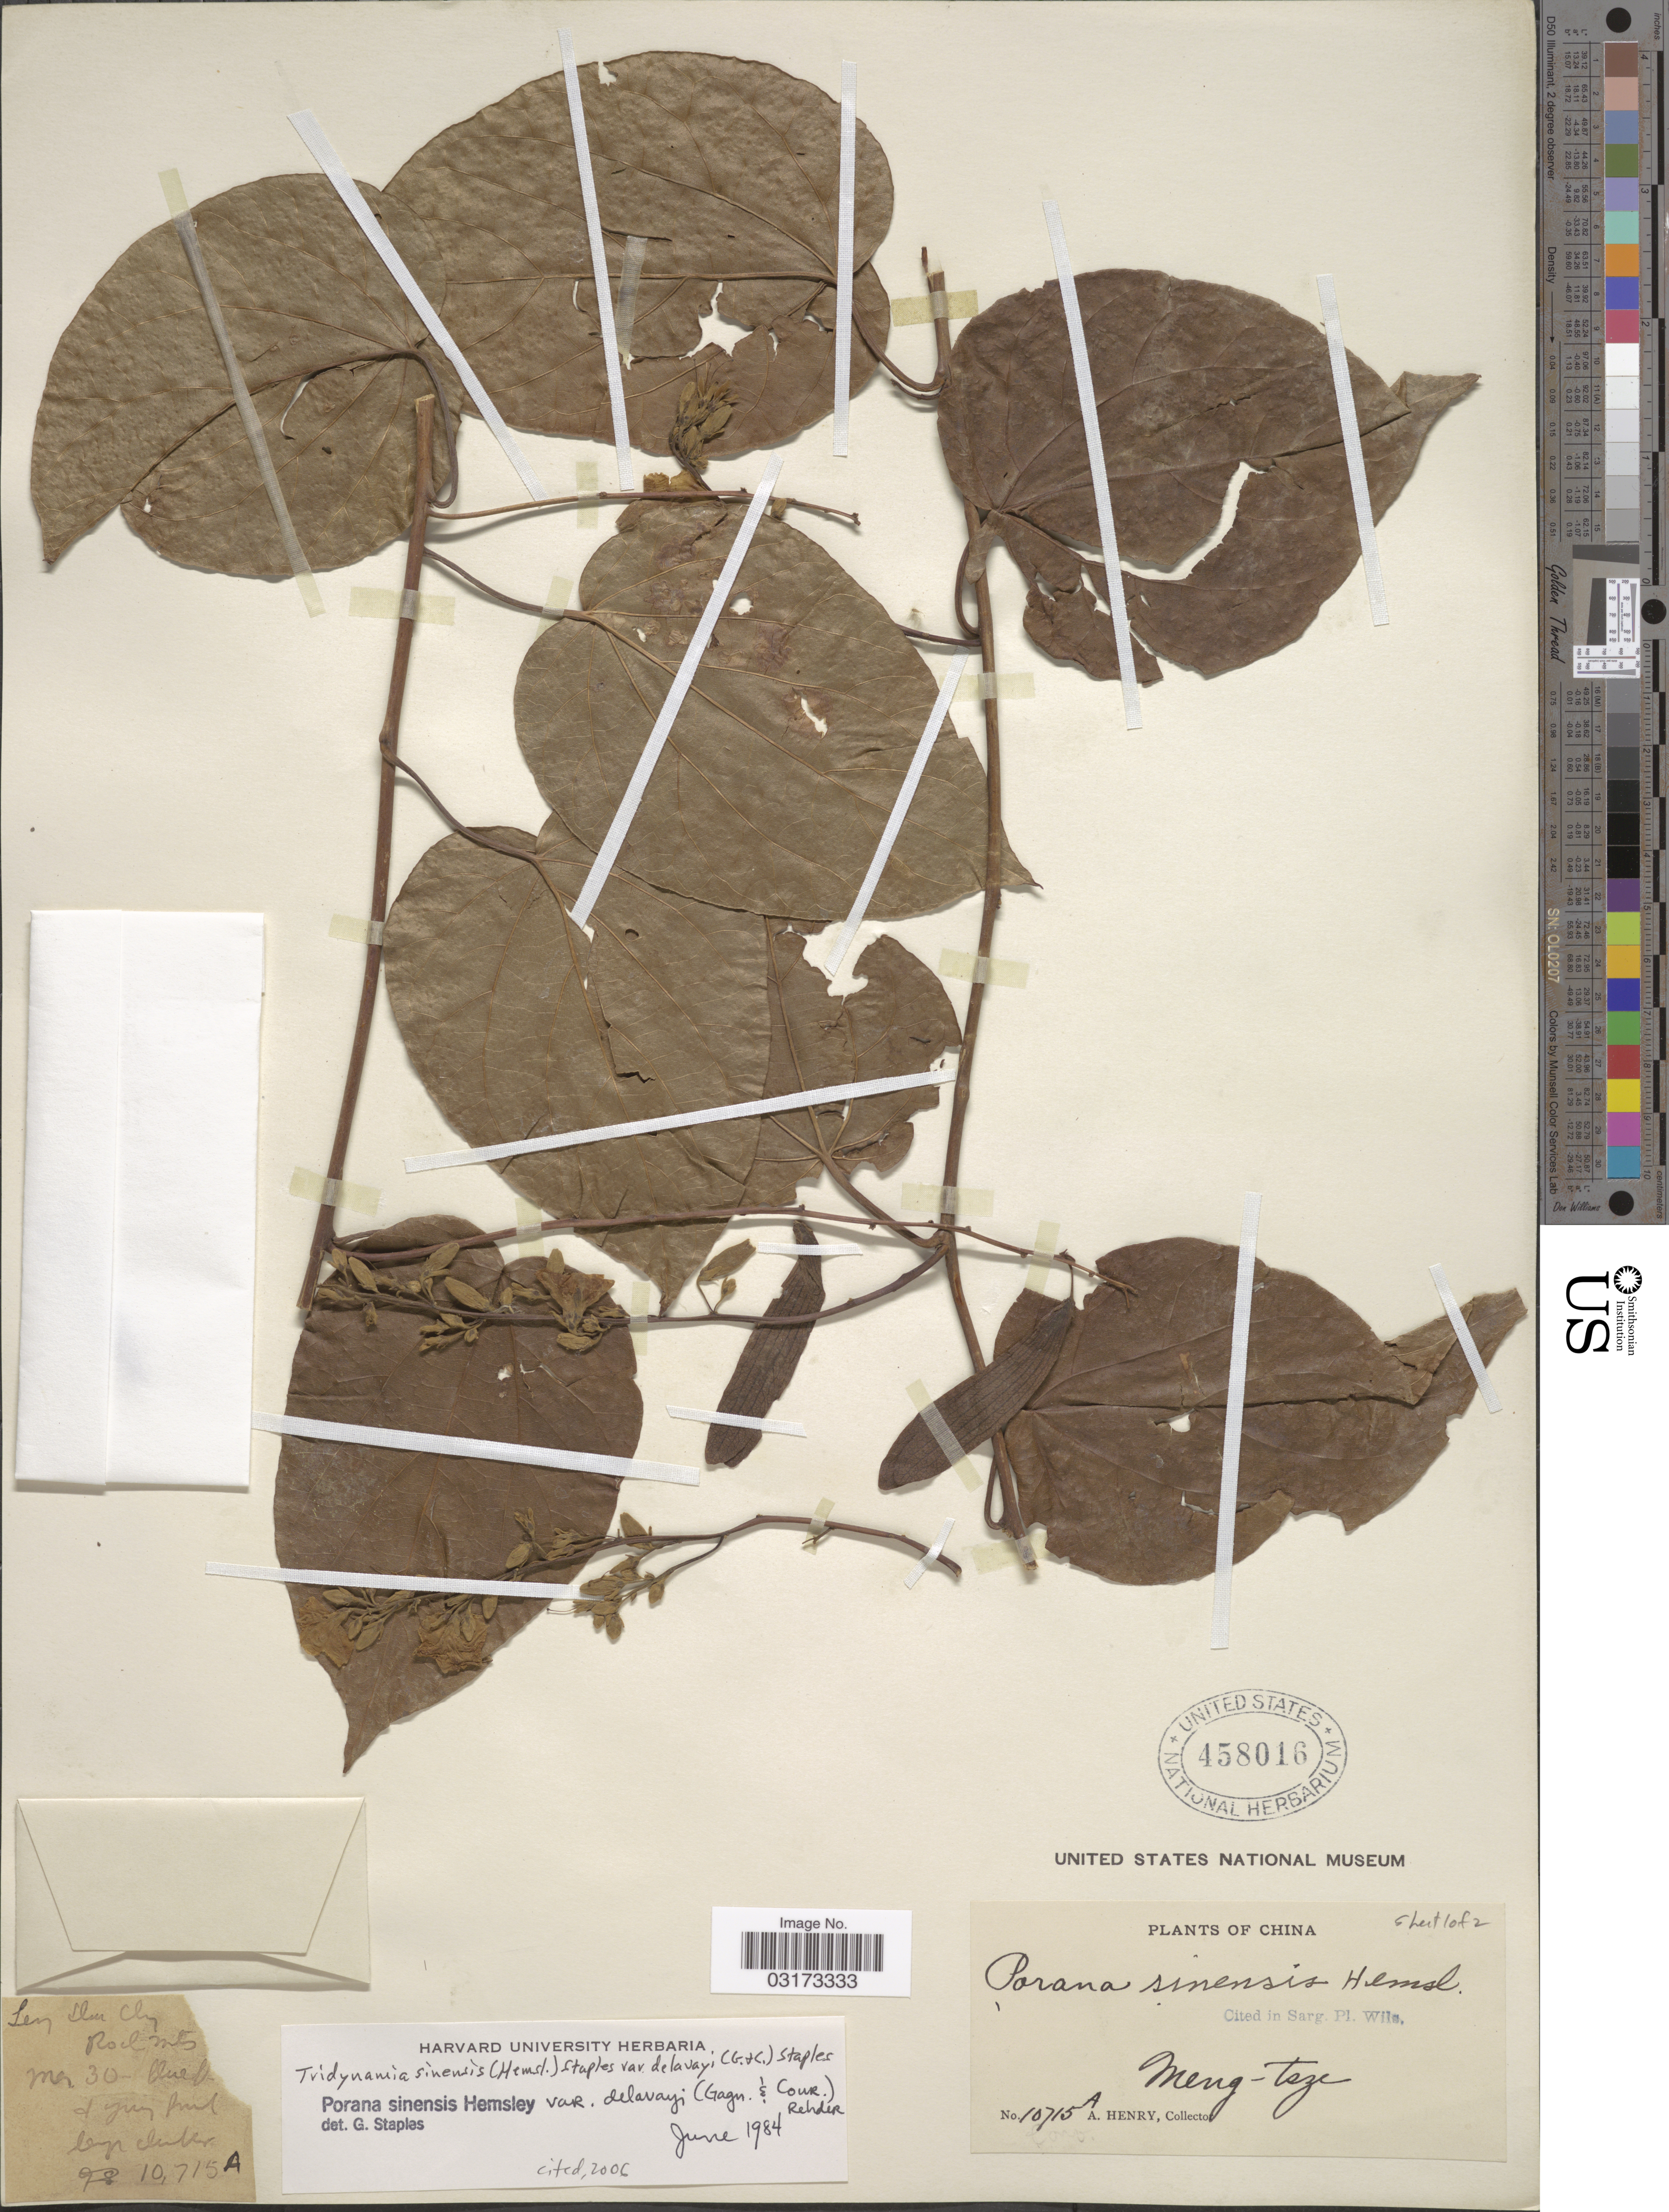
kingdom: Plantae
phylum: Tracheophyta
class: Magnoliopsida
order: Solanales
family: Convolvulaceae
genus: Tridynamia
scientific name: Tridynamia sinensis var. delavayi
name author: (Gagnep. & Courchet) Staples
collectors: A. Henry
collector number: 10715 A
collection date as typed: Transcribed d/m/y: /3/30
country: China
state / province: Yunnan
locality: Meng-tsze. Leng Shu Cheng. Rock Mts.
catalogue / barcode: US 458016